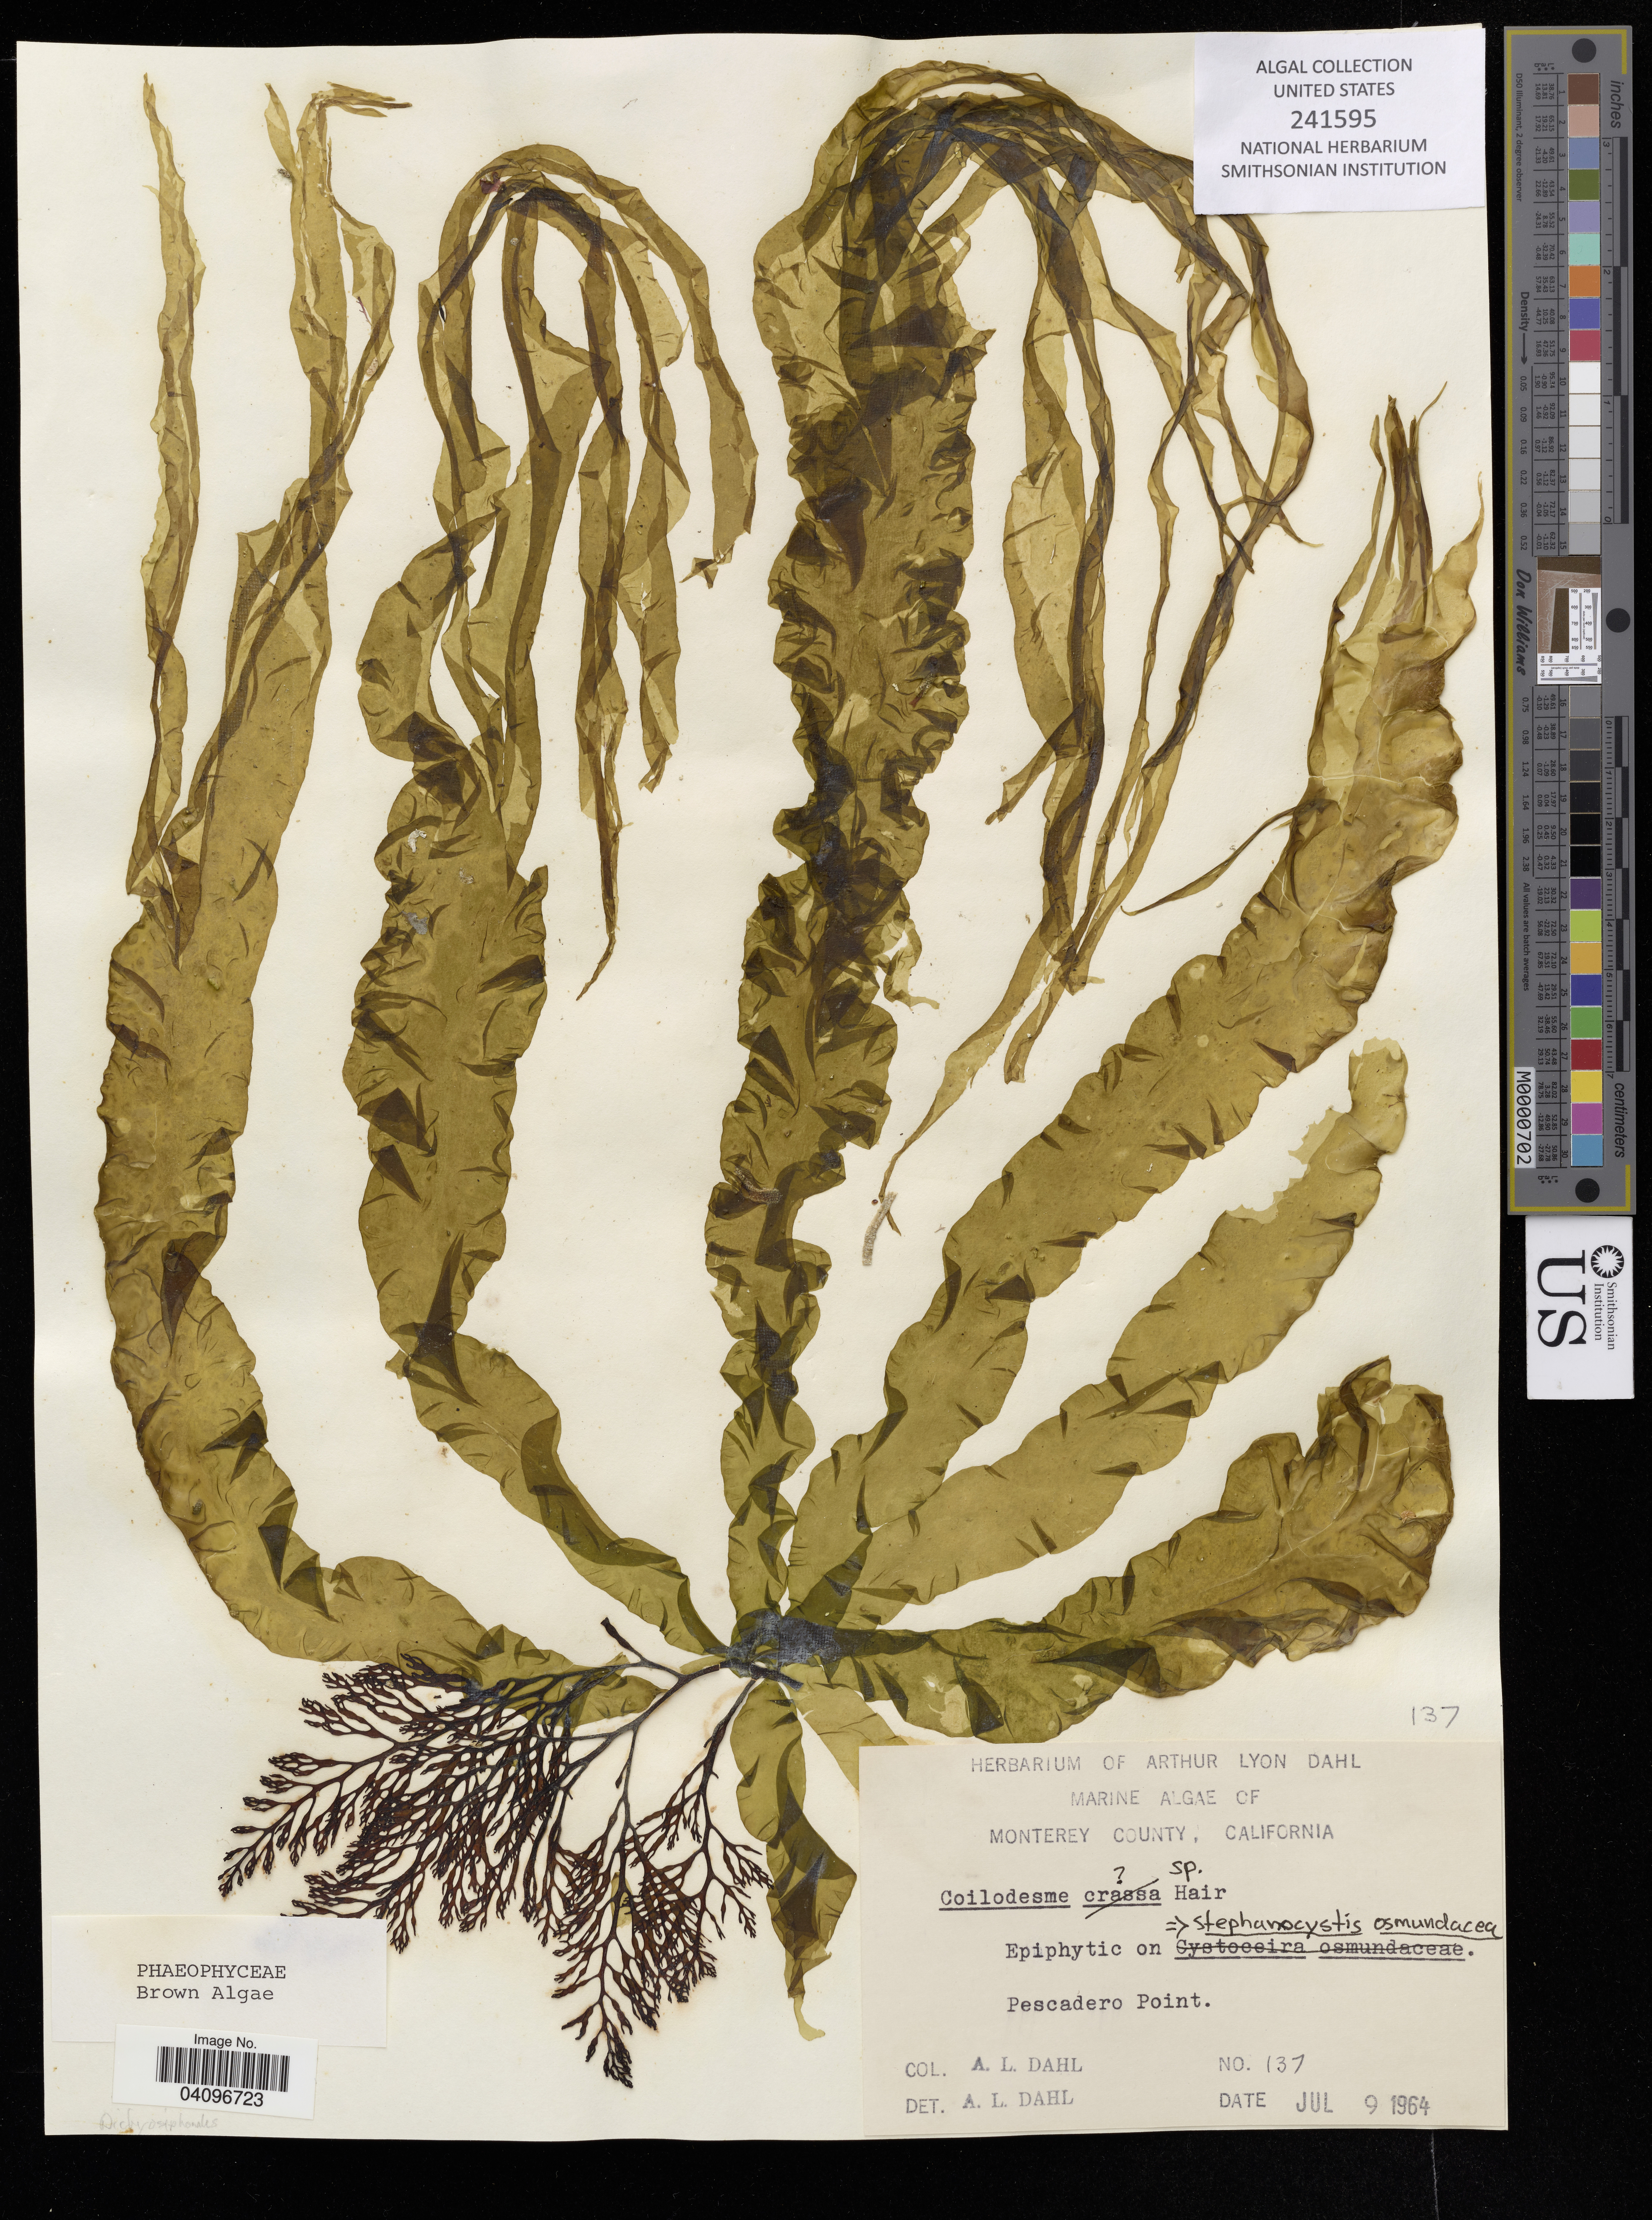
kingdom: Chromista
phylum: Ochrophyta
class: Phaeophyceae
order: Ectocarpales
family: Chordariaceae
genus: Coilodesme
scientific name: Coilodesme sp.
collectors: A. Dahl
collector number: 137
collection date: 1964-07-09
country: United States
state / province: California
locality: Monterey County, California. Pescadero Point.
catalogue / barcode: US 241595